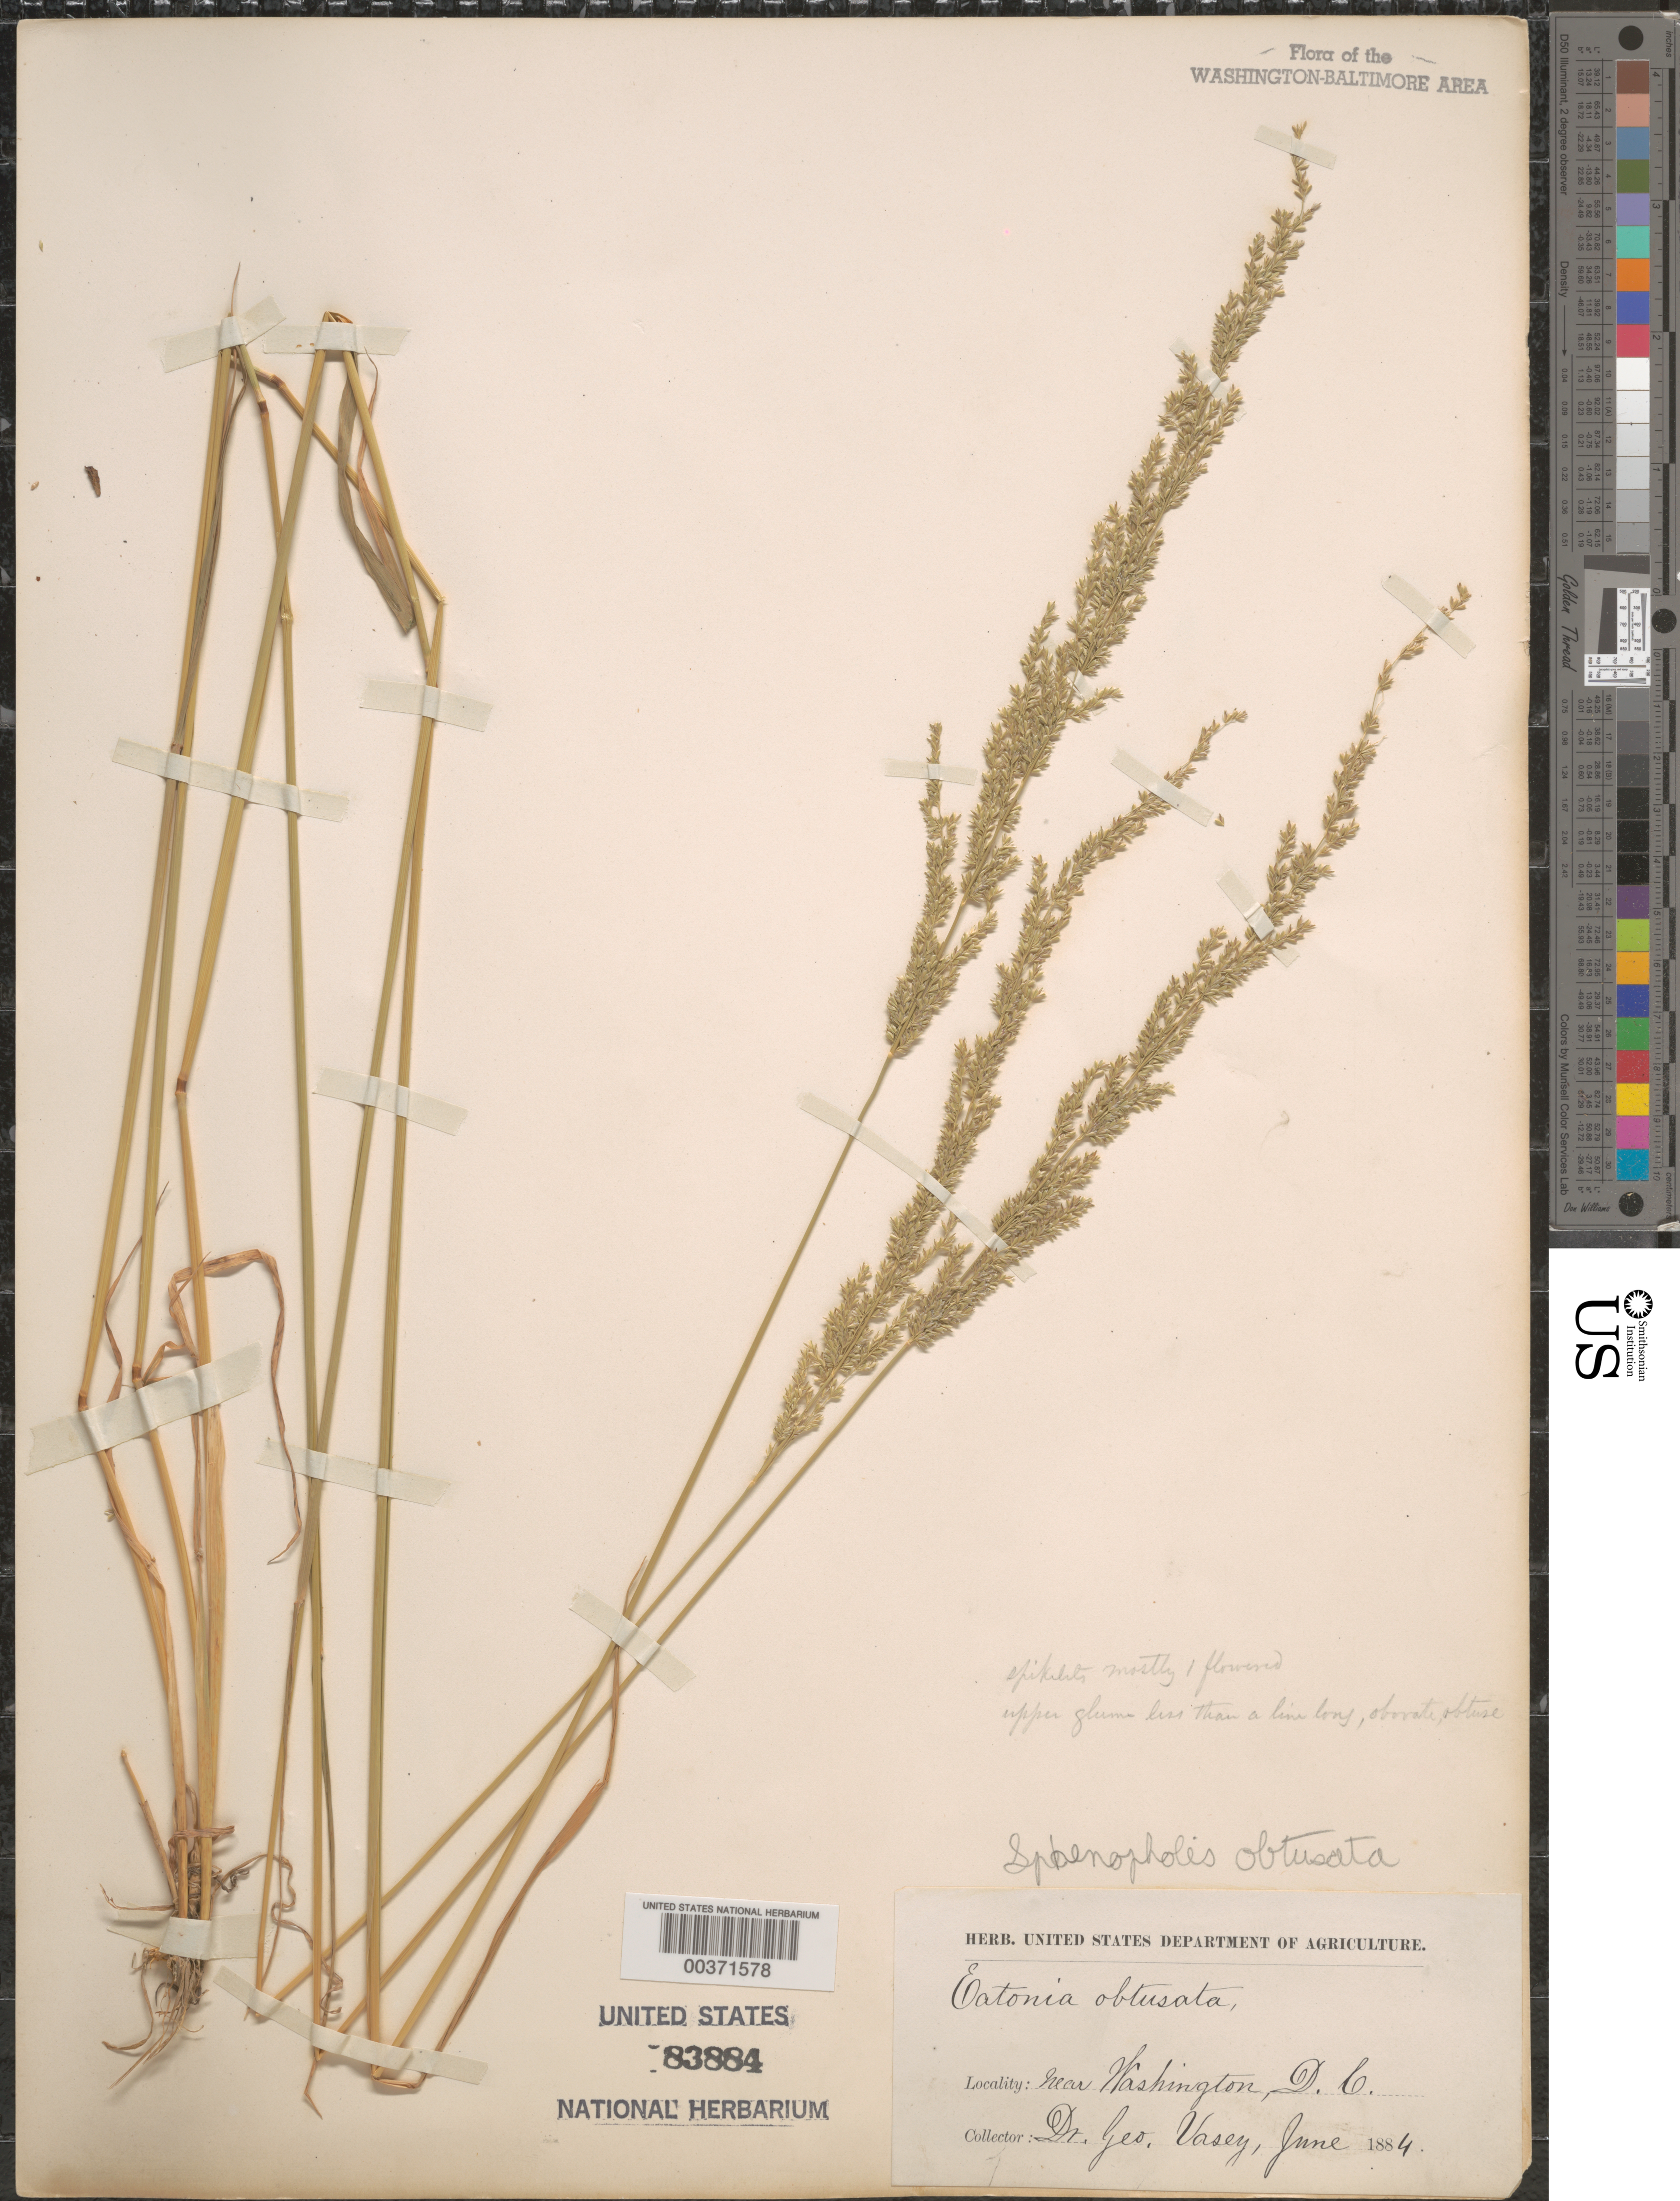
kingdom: Plantae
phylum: Tracheophyta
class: Liliopsida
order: Poales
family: Poaceae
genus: Sphenopholis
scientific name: Sphenopholis obtusata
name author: (Michx.) Scribn.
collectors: G. Vasey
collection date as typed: Jun 1884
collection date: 1884-06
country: United States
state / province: District of Columbia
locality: DC vicinity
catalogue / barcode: US 83884